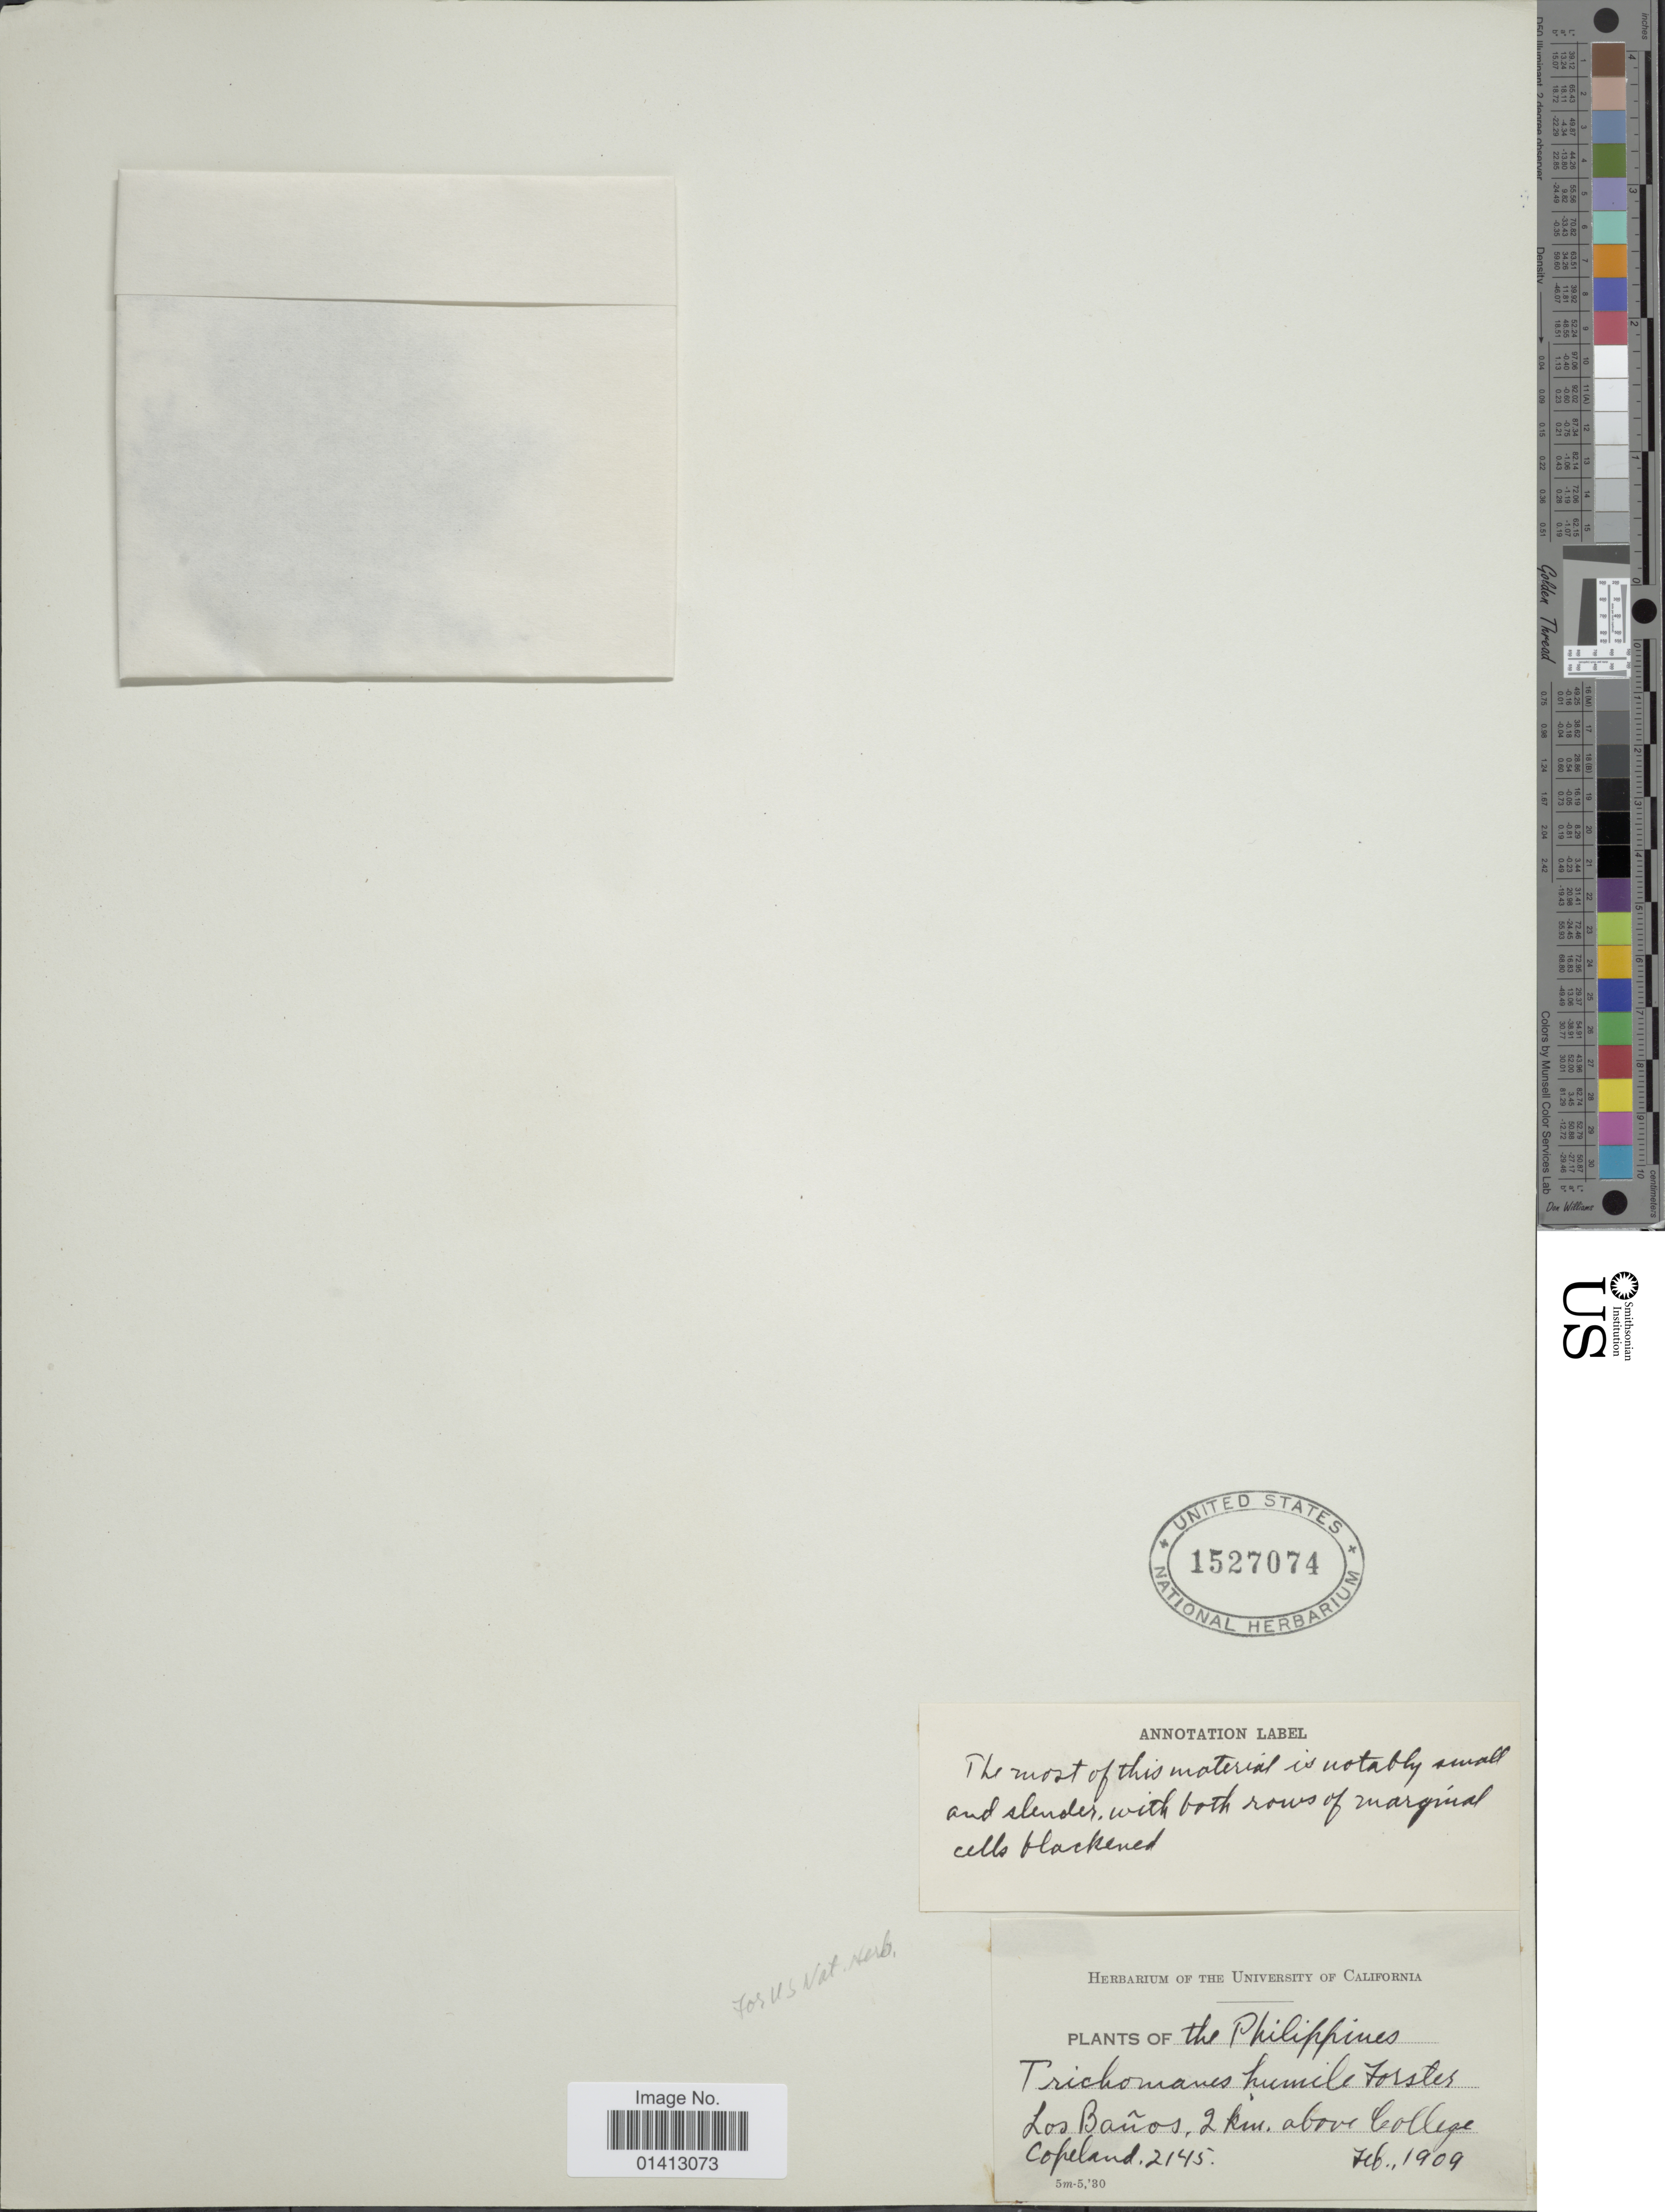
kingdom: Plantae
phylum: Tracheophyta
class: Polypodiopsida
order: Hymenophyllales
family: Hymenophyllaceae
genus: Crepidomanes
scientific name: Crepidomanes humilis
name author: (G. Forst.) Bosch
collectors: -- Copeland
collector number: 2145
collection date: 1909-02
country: Philippines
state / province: Western Visayas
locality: Los Baños, 2 km above College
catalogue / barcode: US 1527074